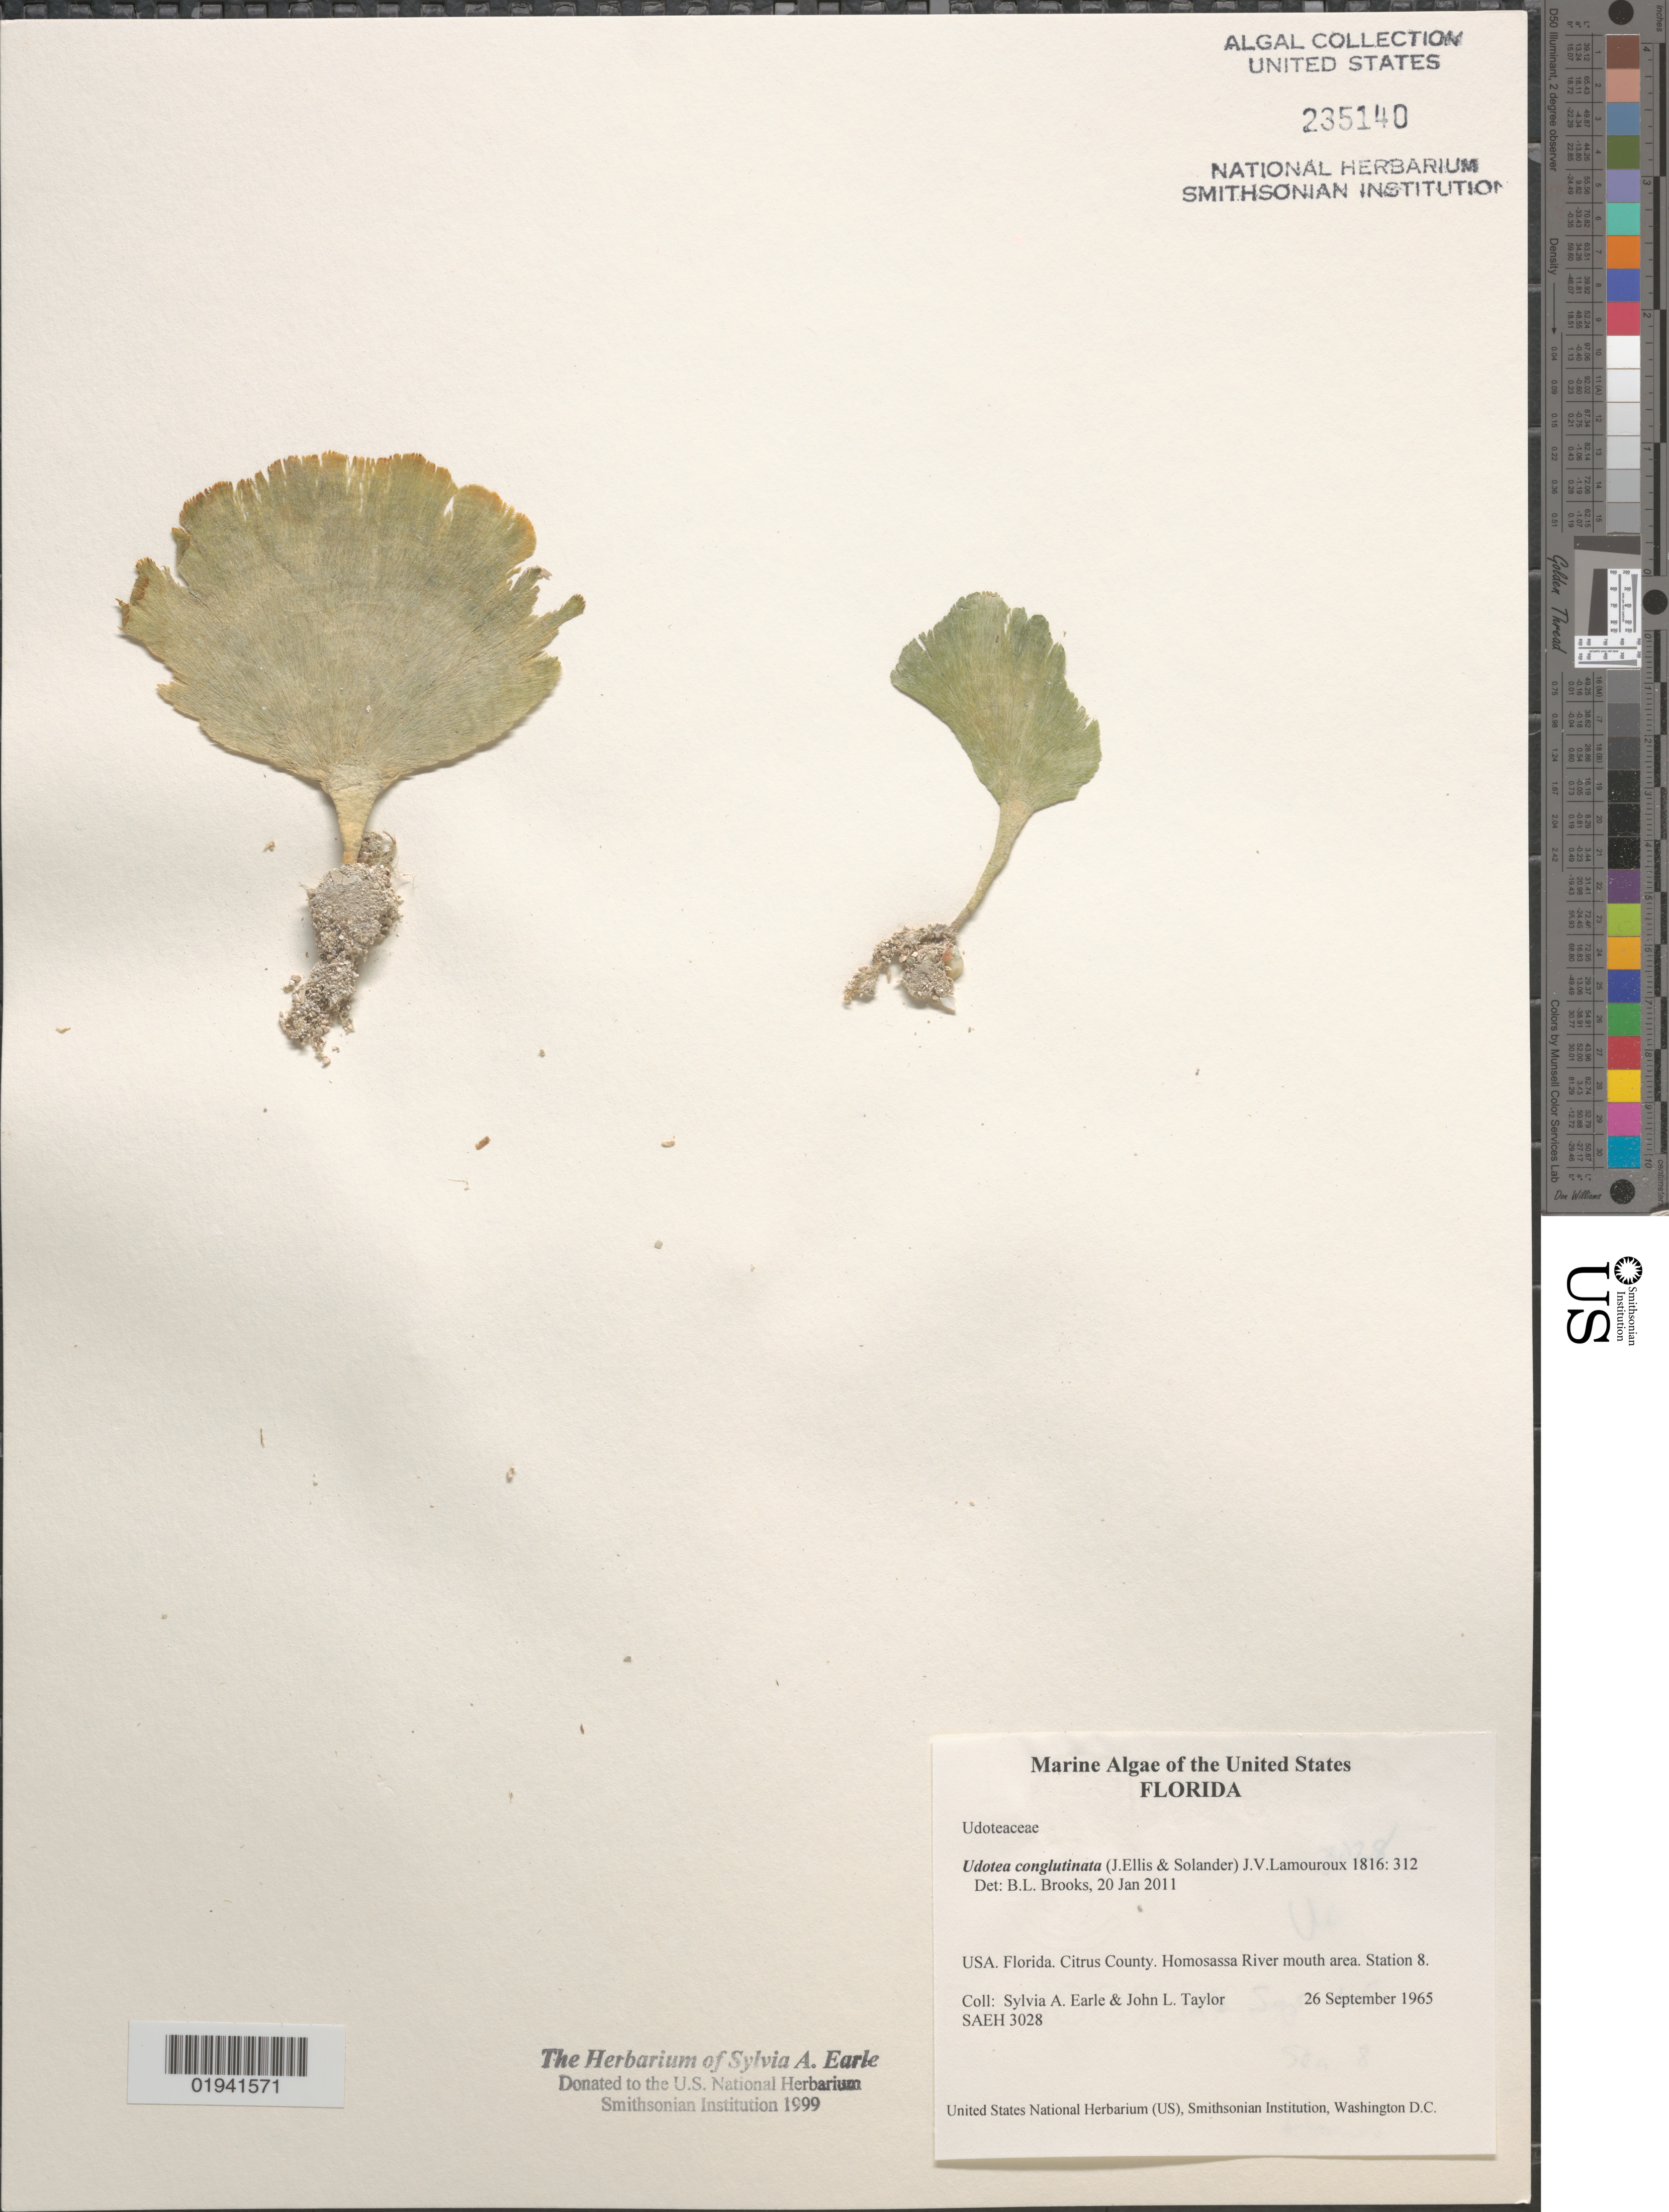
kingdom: Plantae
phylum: Chlorophyta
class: Ulvophyceae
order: Bryopsidales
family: Udoteaceae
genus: Udotea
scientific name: Udotea conglutinata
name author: (Ellis & Sol.) J.V.Lamouroux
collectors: S. A. Earle & J. L. Taylor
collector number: SAEH3028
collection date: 1965-09-26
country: United States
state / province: Florida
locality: Citrus County. Homosassa River mouth area. Station 8.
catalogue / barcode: US 235140